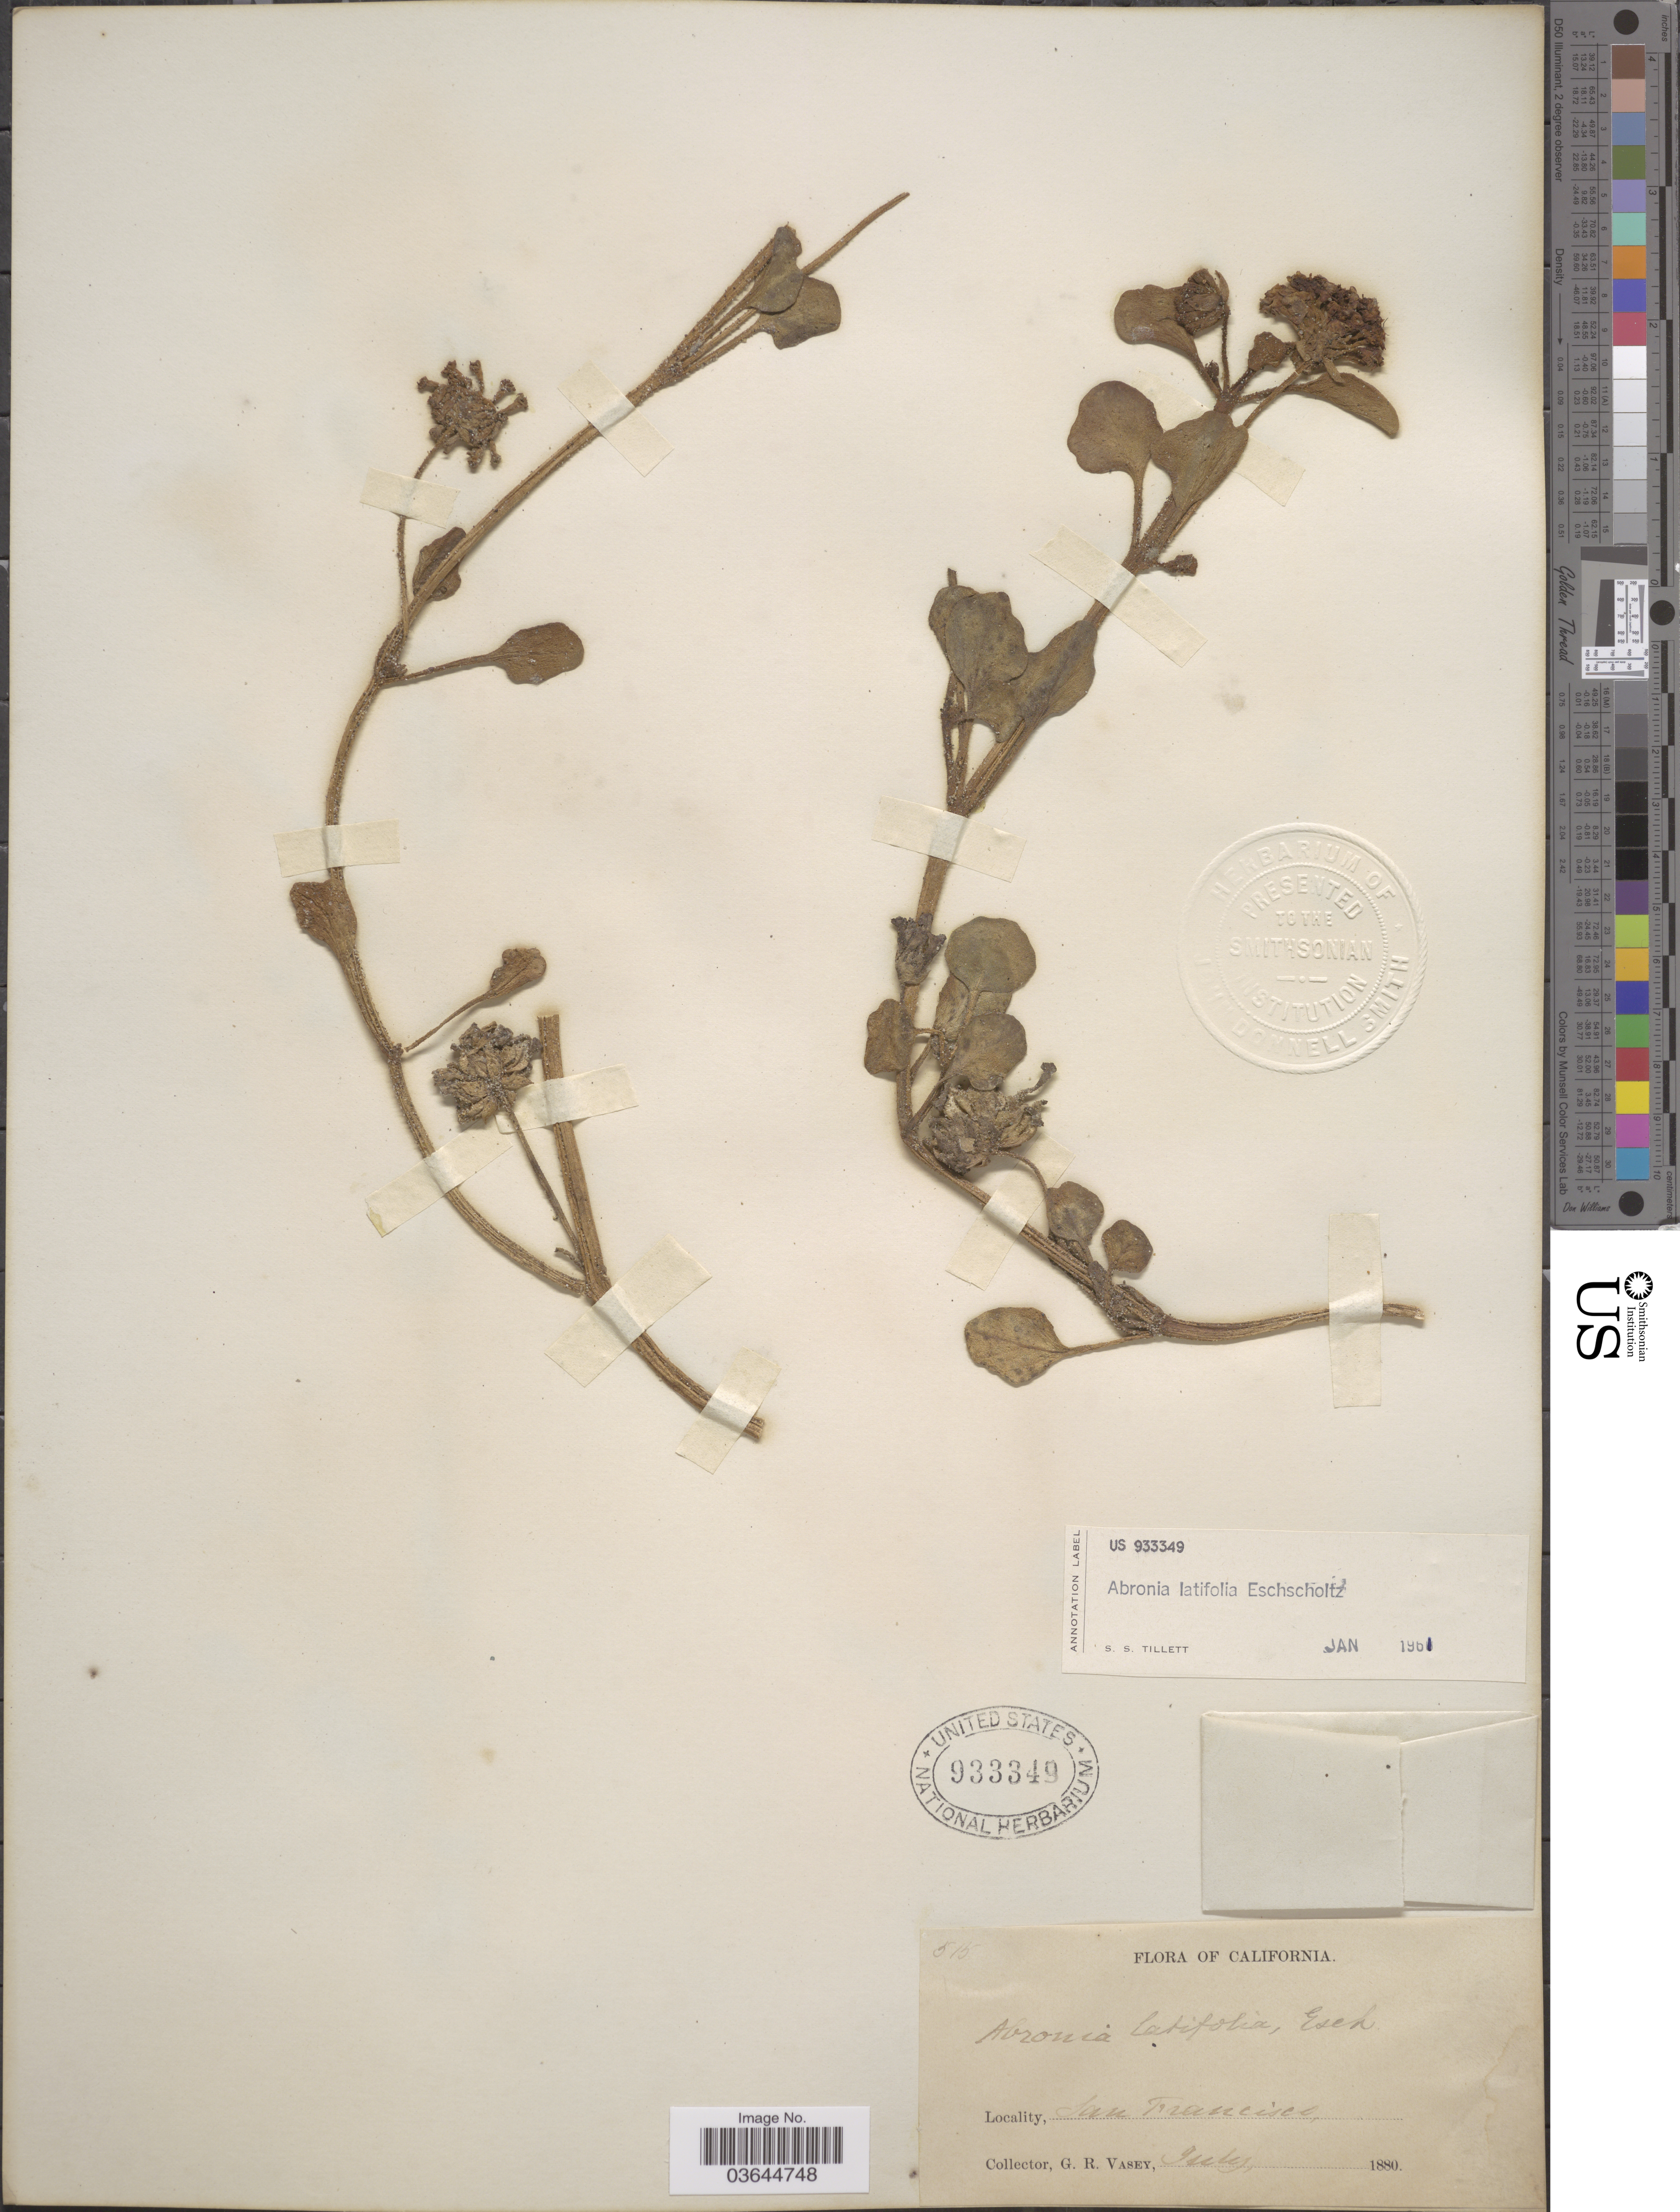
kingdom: Plantae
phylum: Tracheophyta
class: Magnoliopsida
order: Caryophyllales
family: Nyctaginaceae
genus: Abronia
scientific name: Abronia latifolia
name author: Eschsch.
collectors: G. R. Vasey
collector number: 515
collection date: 1880-07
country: United States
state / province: California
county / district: San Francisco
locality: San Francisco.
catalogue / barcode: US 933349